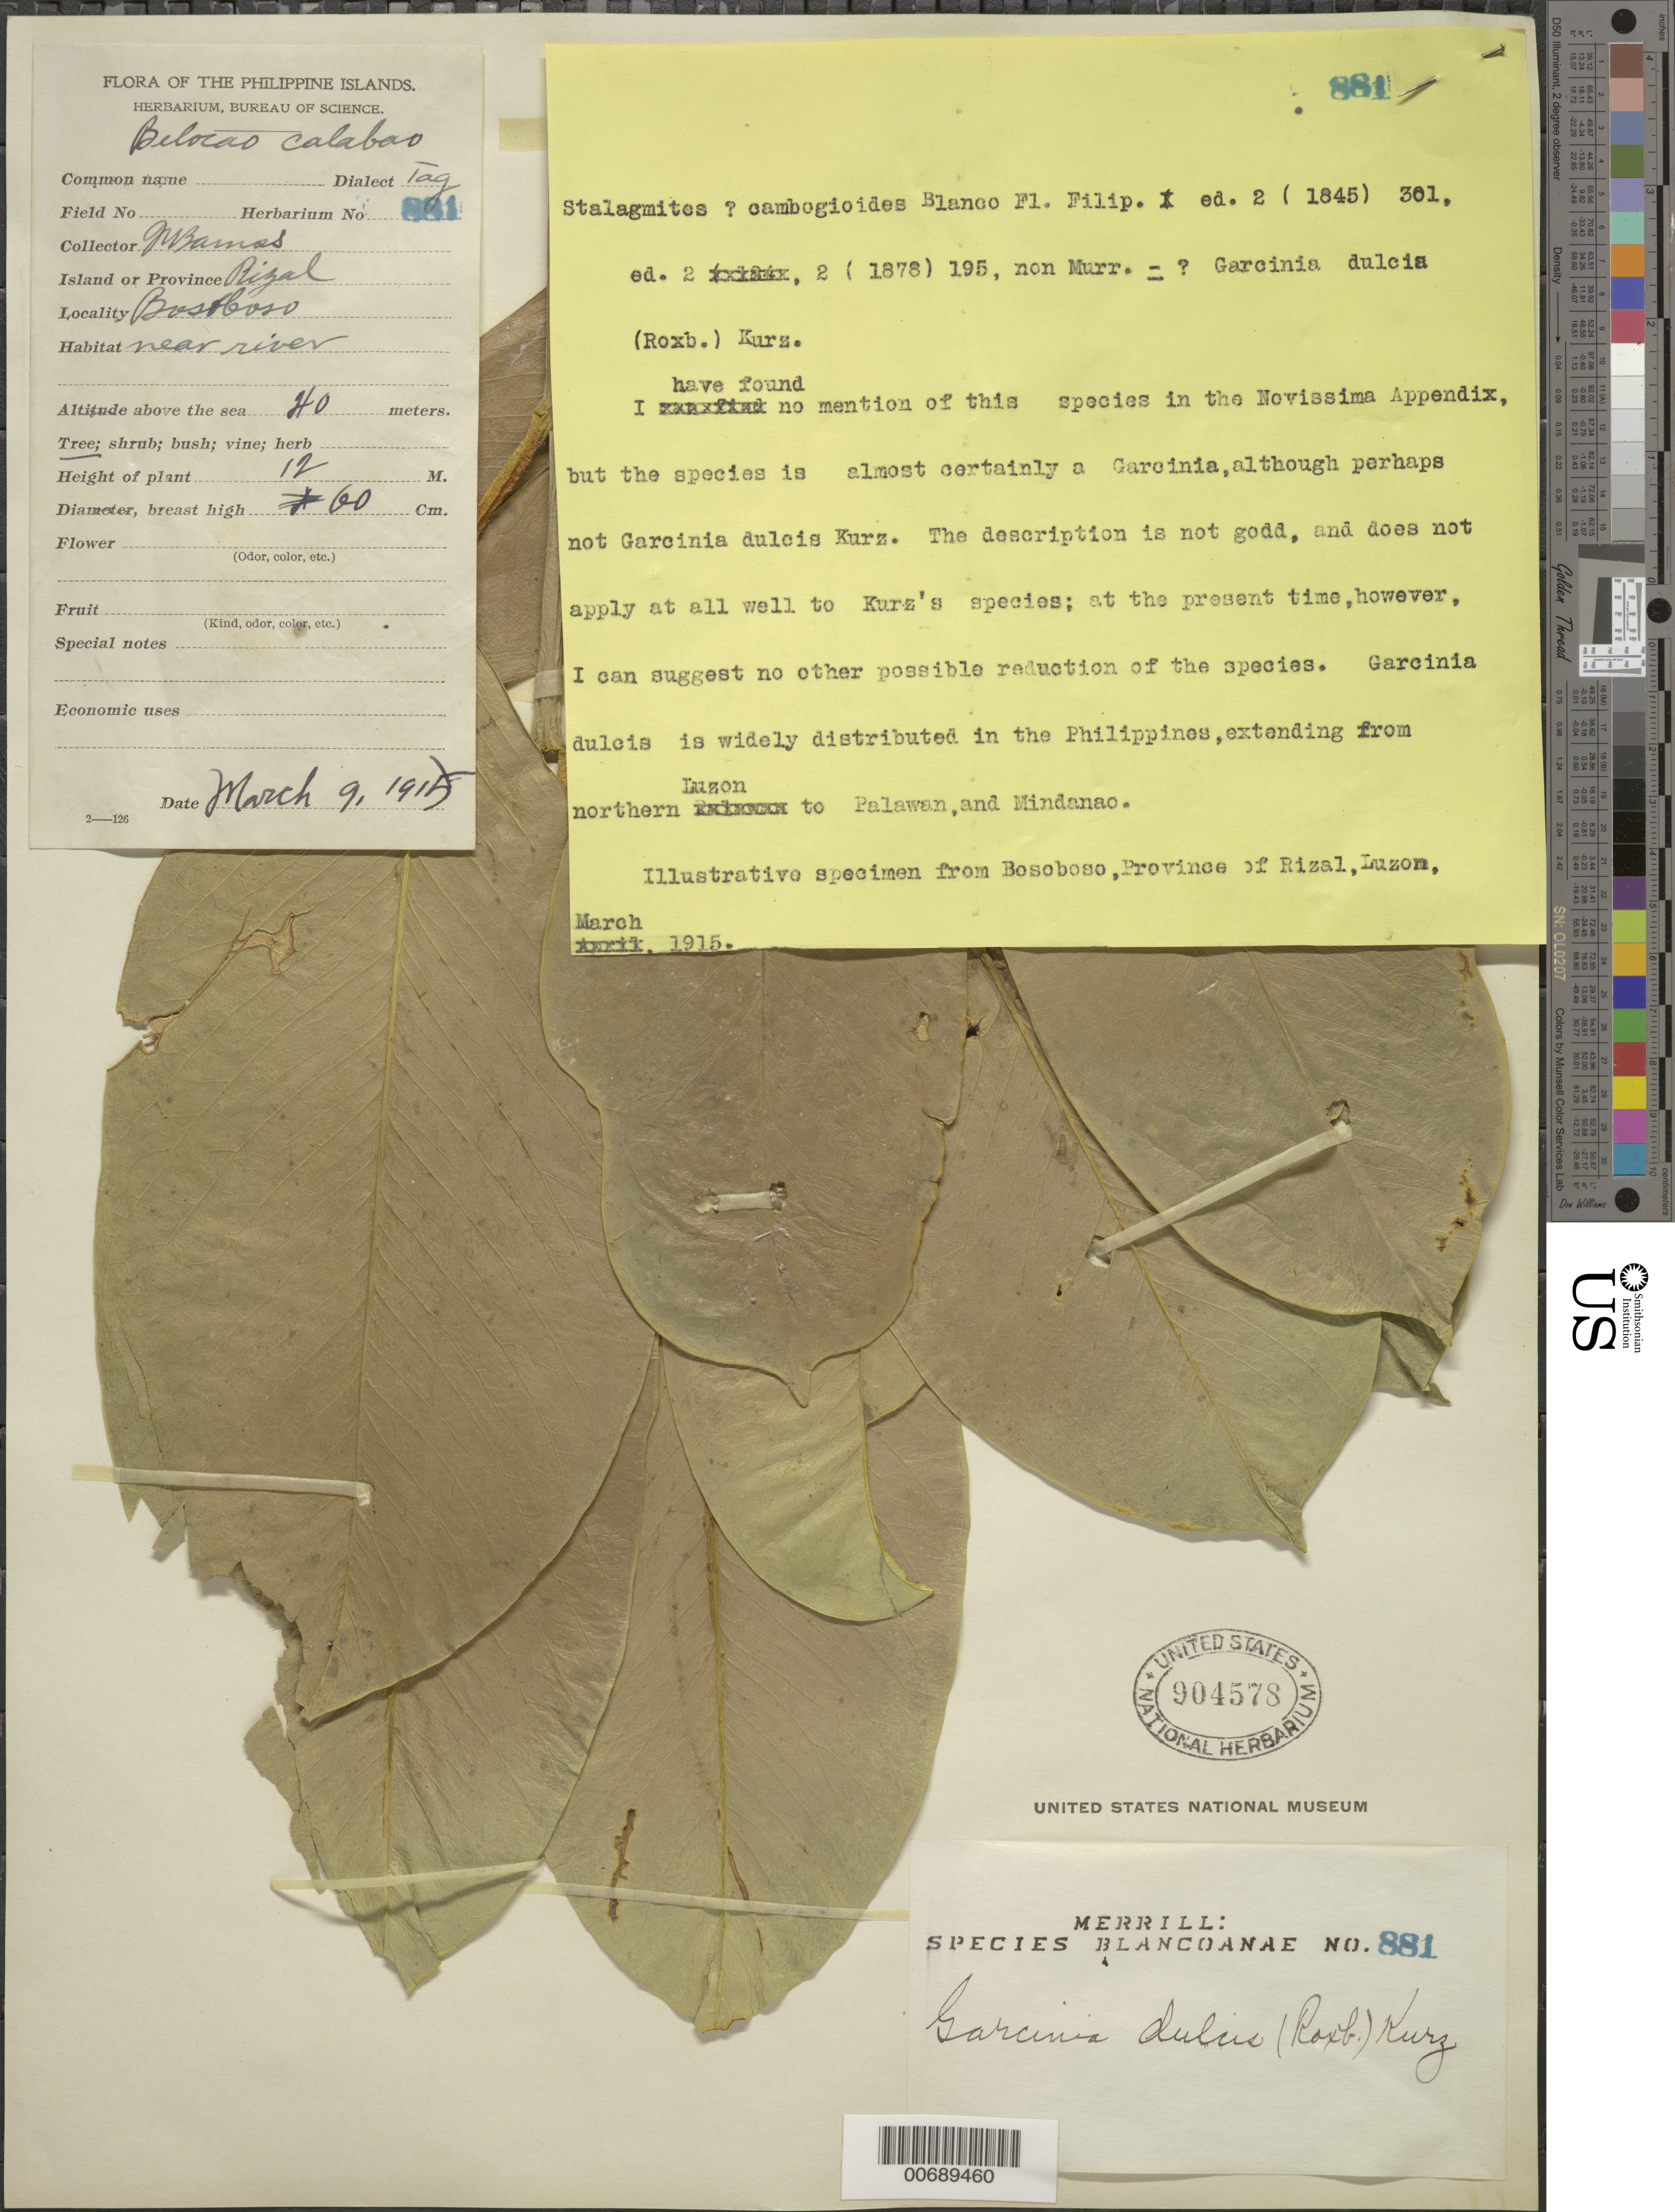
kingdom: Plantae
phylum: Tracheophyta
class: Magnoliopsida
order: Malpighiales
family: Clusiaceae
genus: Garcinia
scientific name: Garcinia dulcis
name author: (Roxb.) Kurz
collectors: M. Ramos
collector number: Sp. Blancoan. 0881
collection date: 1915-03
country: Philippines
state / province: Calabarzon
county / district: Rizal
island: Luzon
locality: Bosoboso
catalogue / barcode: US 904578